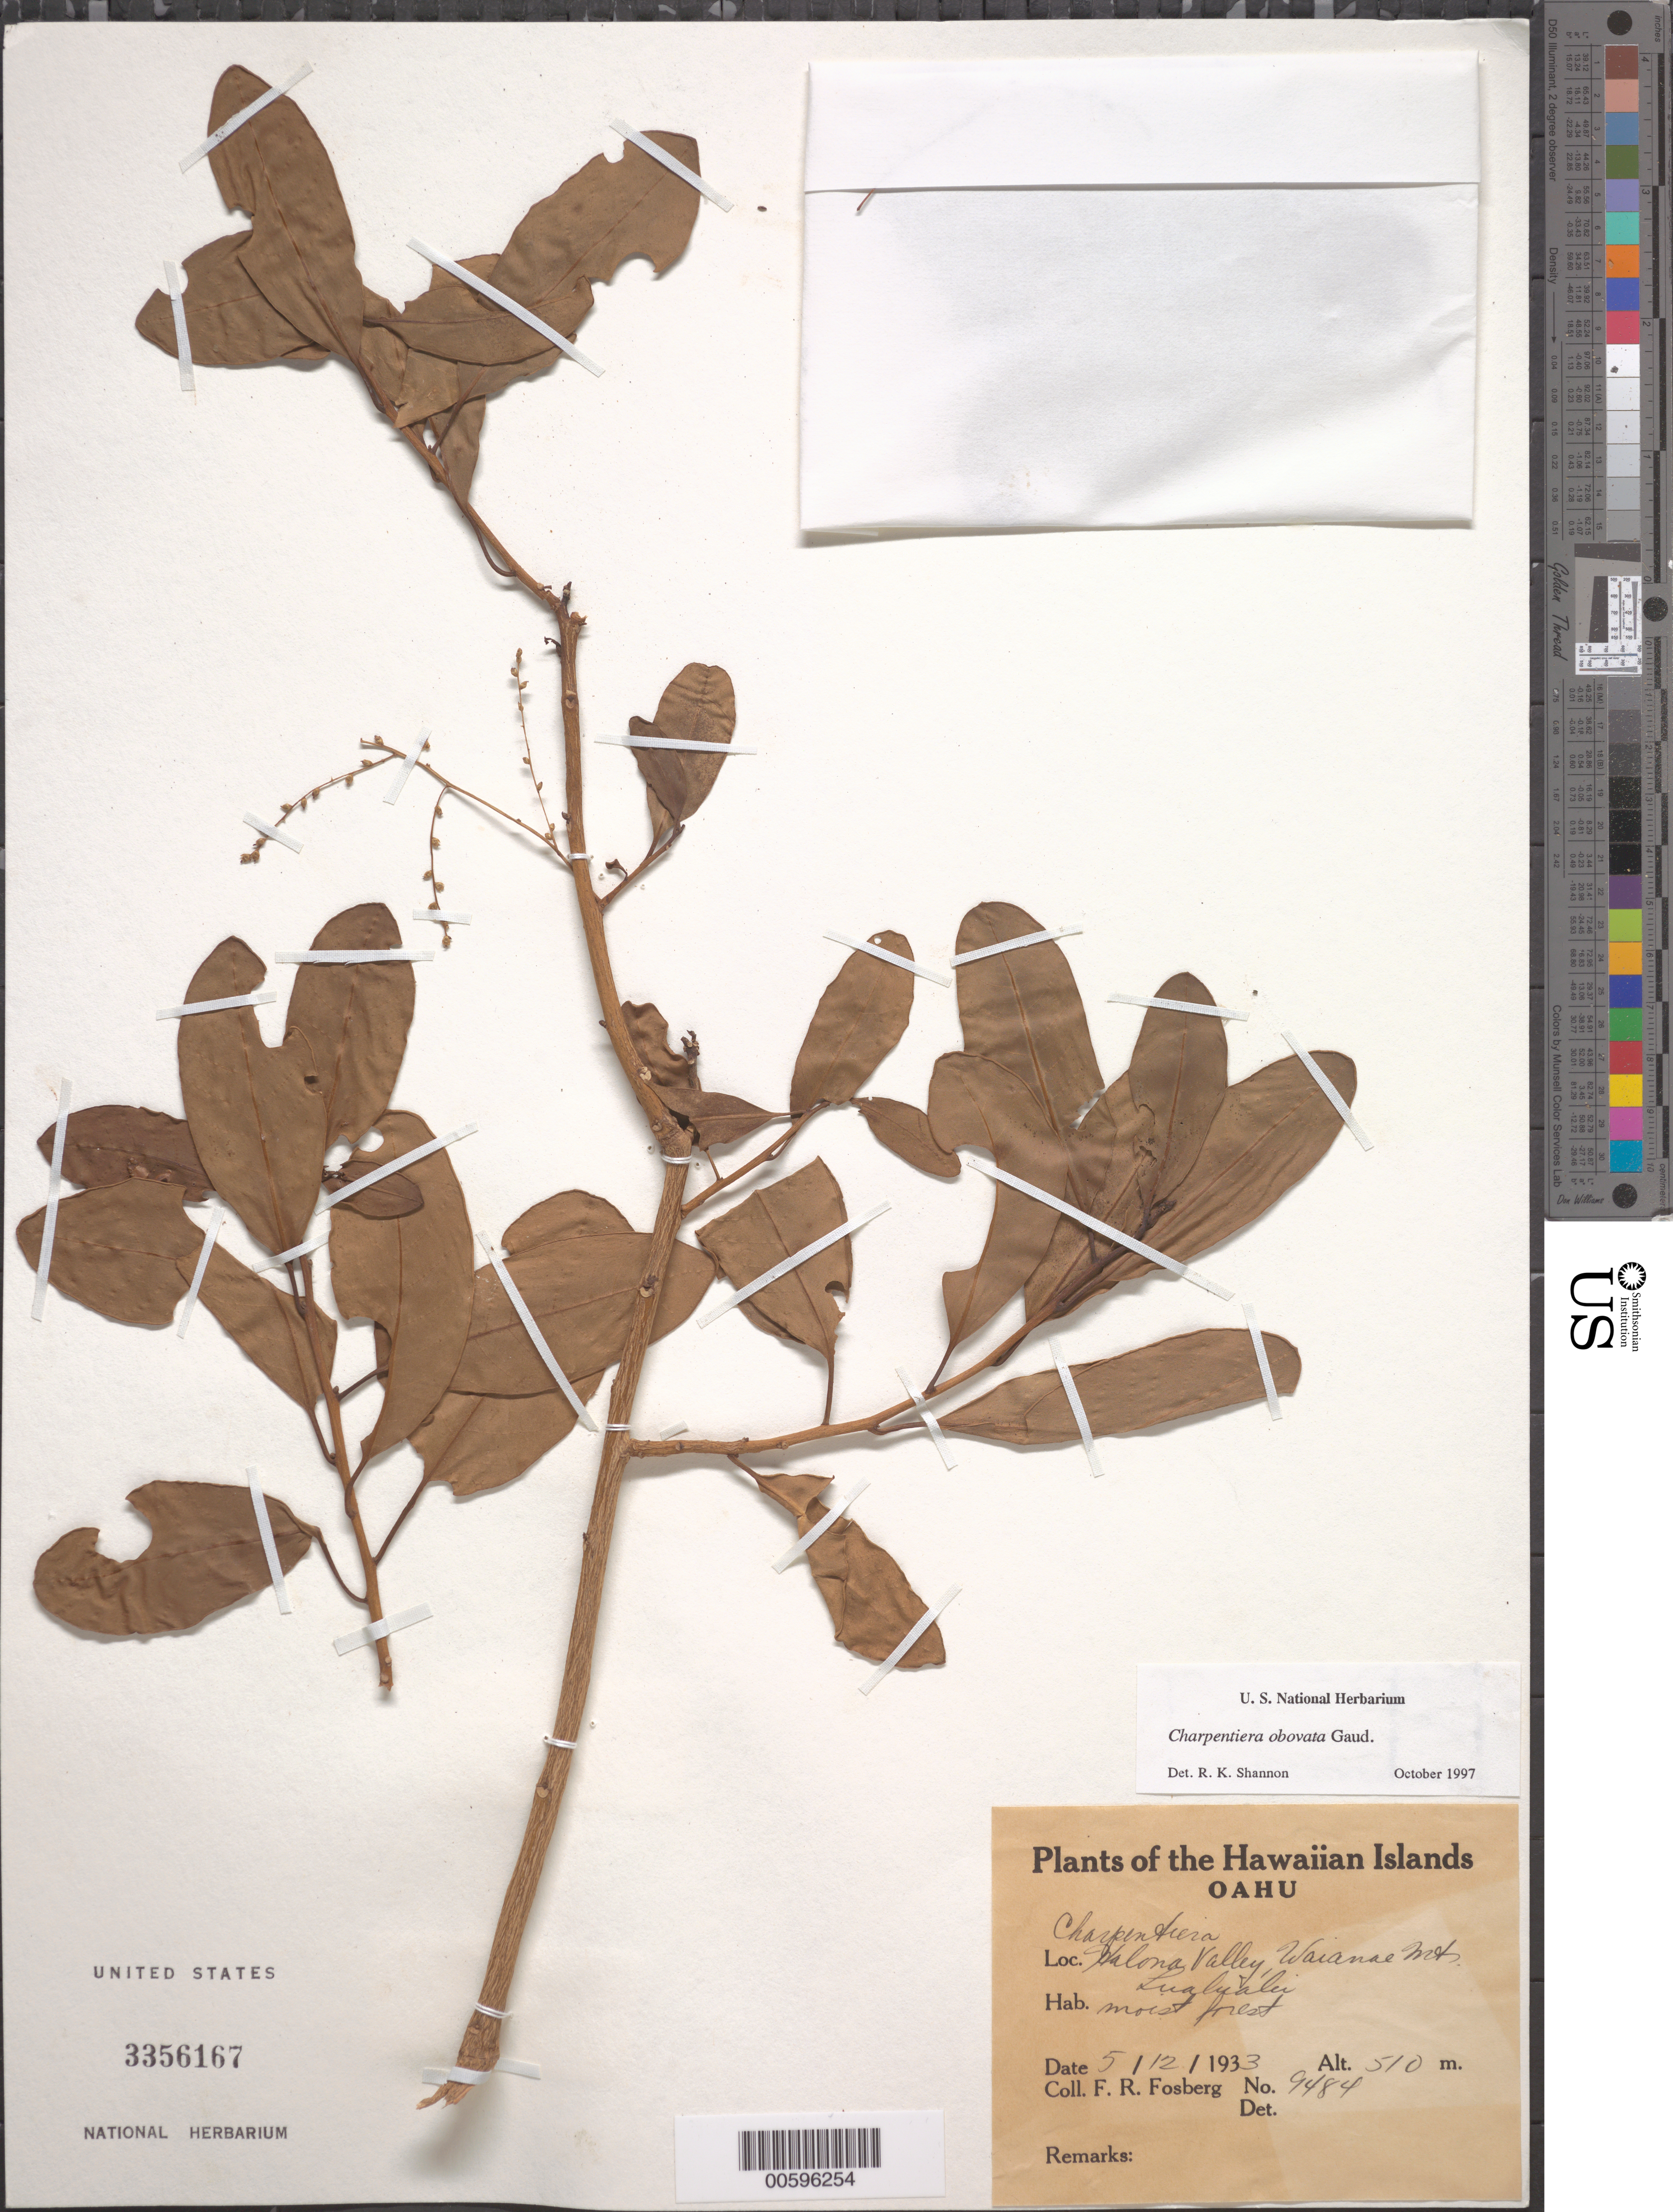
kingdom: Plantae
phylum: Tracheophyta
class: Magnoliopsida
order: Caryophyllales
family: Amaranthaceae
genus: Charpentiera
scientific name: Charpentiera obovata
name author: Gaudich.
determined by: Shannon, R. K., (UNITED STATES)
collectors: F. R. Fosberg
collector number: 9484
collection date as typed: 12 May 1933 or 5 Dec 1933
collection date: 1933-05-12 or 1933-12-05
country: United States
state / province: Hawaii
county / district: Honolulu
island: Oahu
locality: Kalona Valley, Waianae Mt, Lualualei.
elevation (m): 510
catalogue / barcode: US 3356167